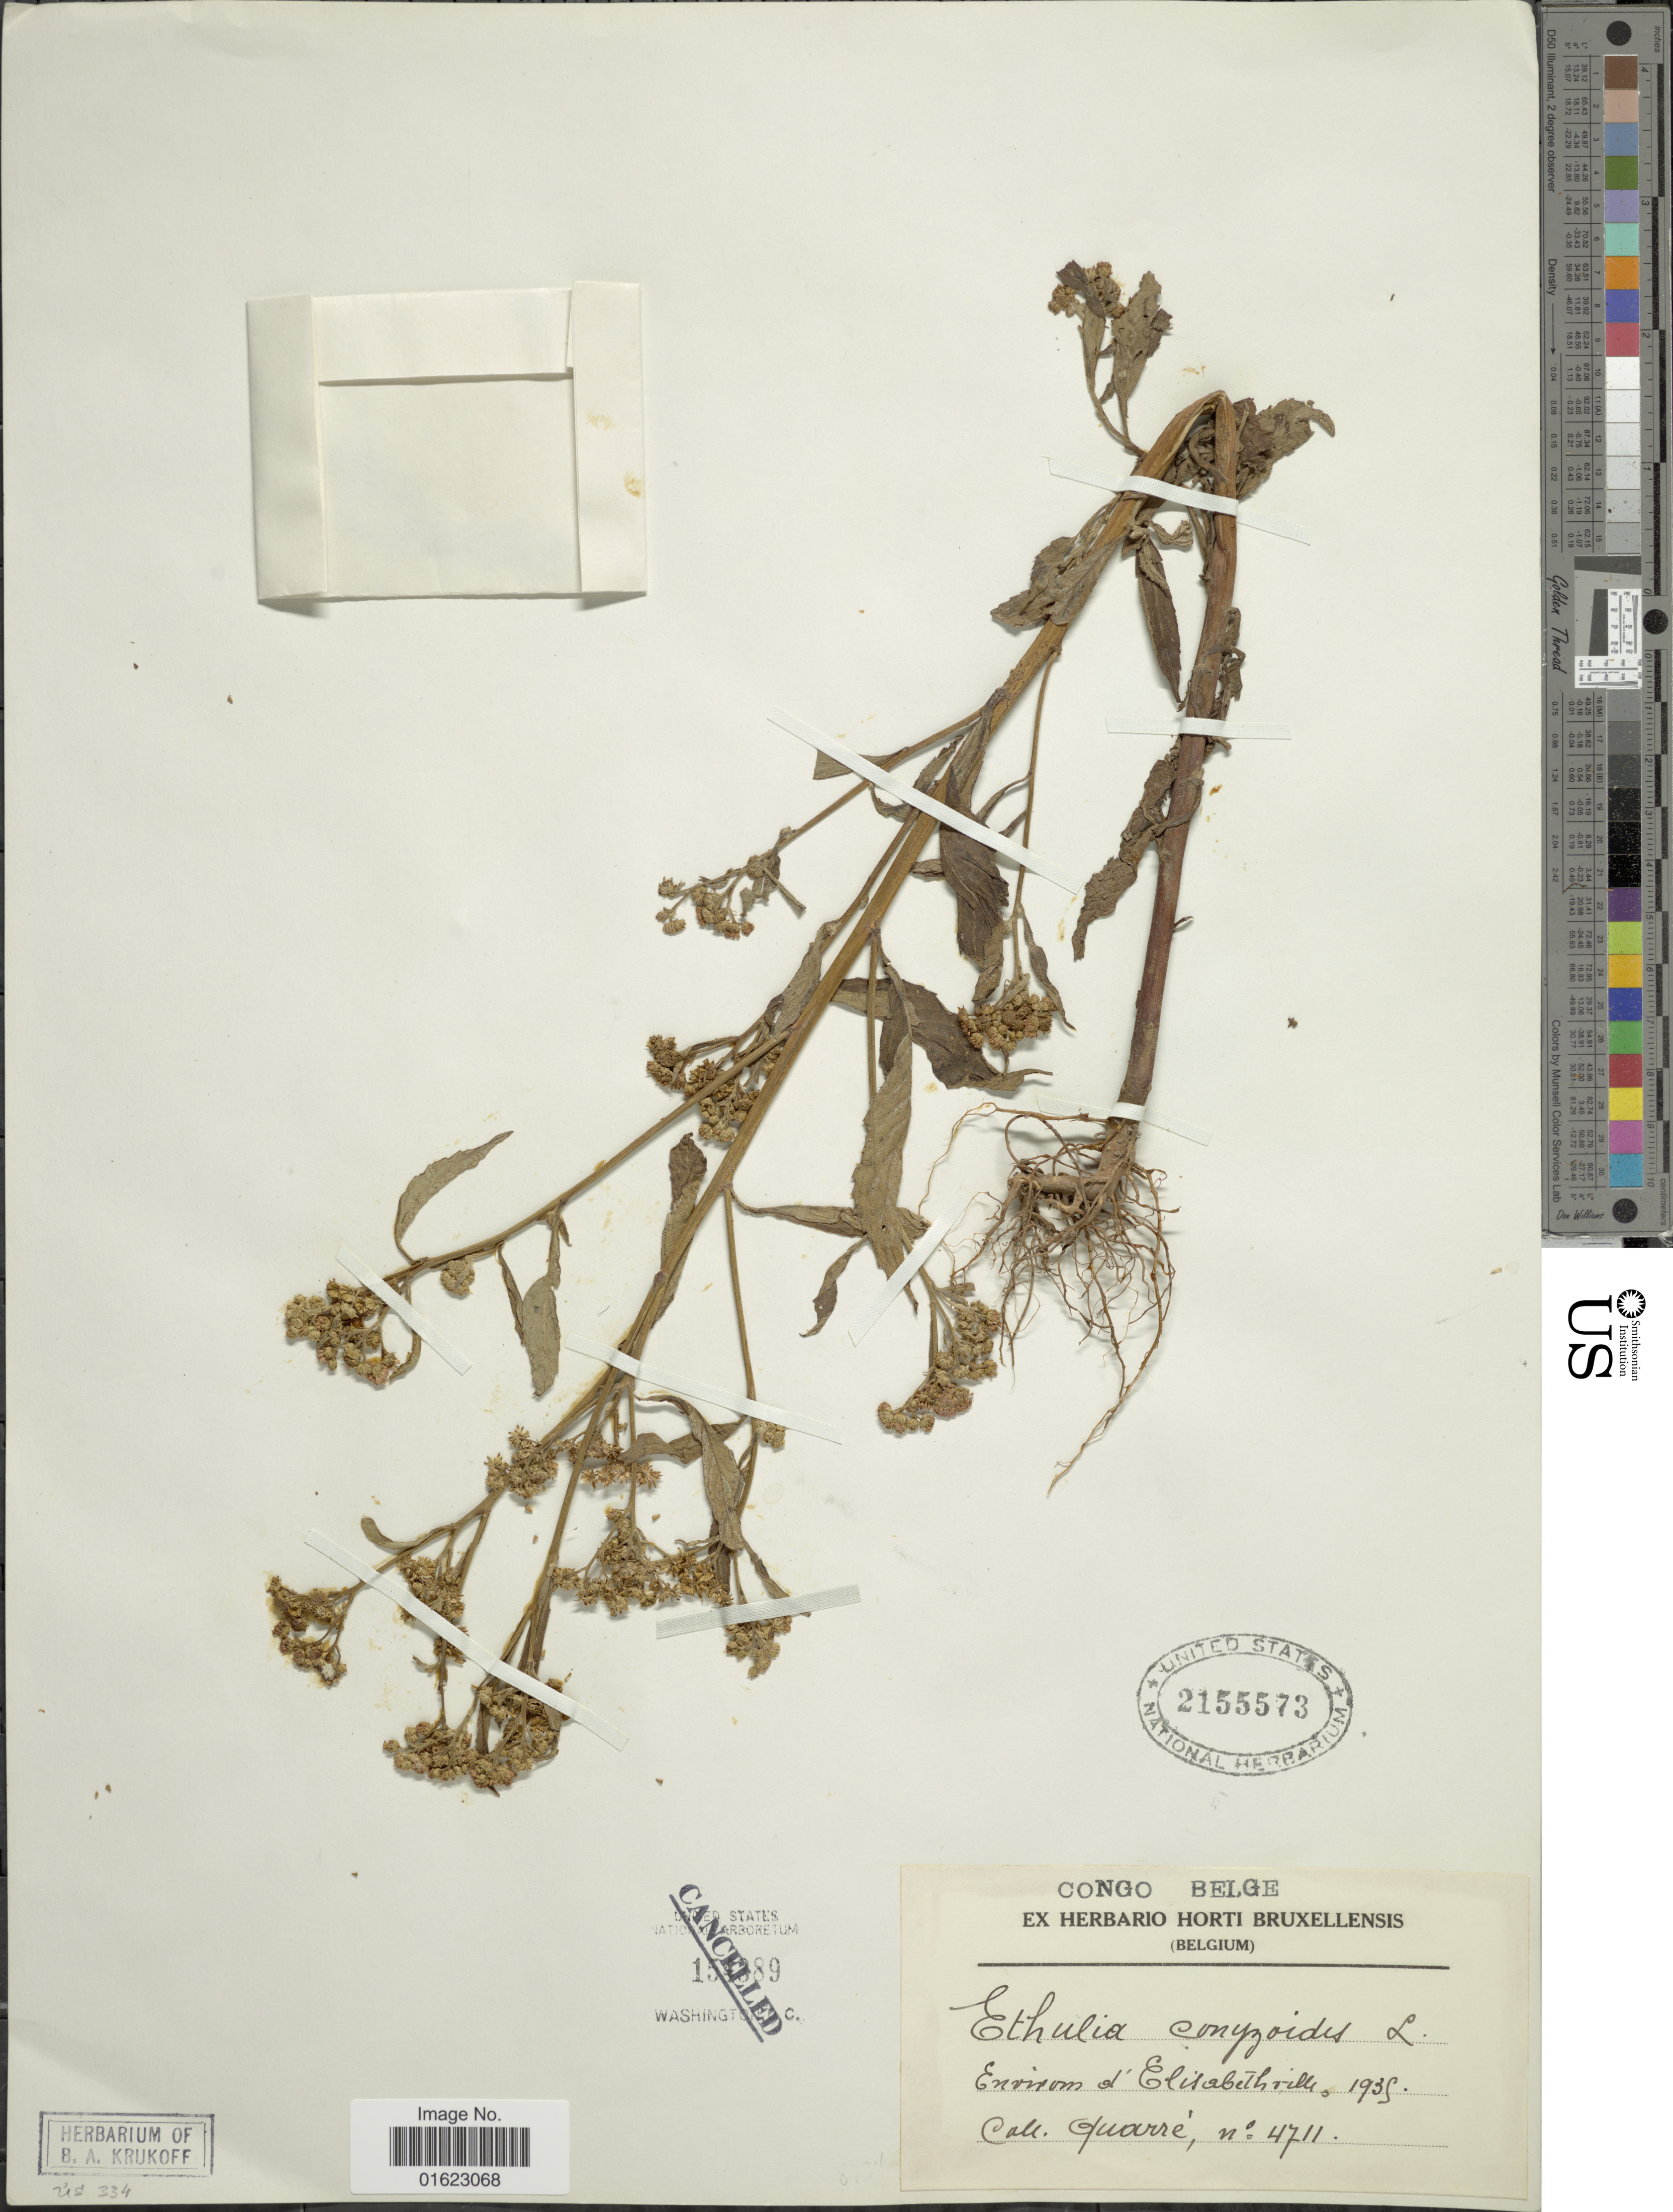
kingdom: Plantae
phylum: Tracheophyta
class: Magnoliopsida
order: Asterales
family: Asteraceae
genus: Ethulia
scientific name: Ethulia conyzoides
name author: L. f.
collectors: -. Quarre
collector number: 4711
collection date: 1935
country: Congo, Democratic Republic of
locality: Congo Belge. Environs d'Elisabethville.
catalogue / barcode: US 2155573